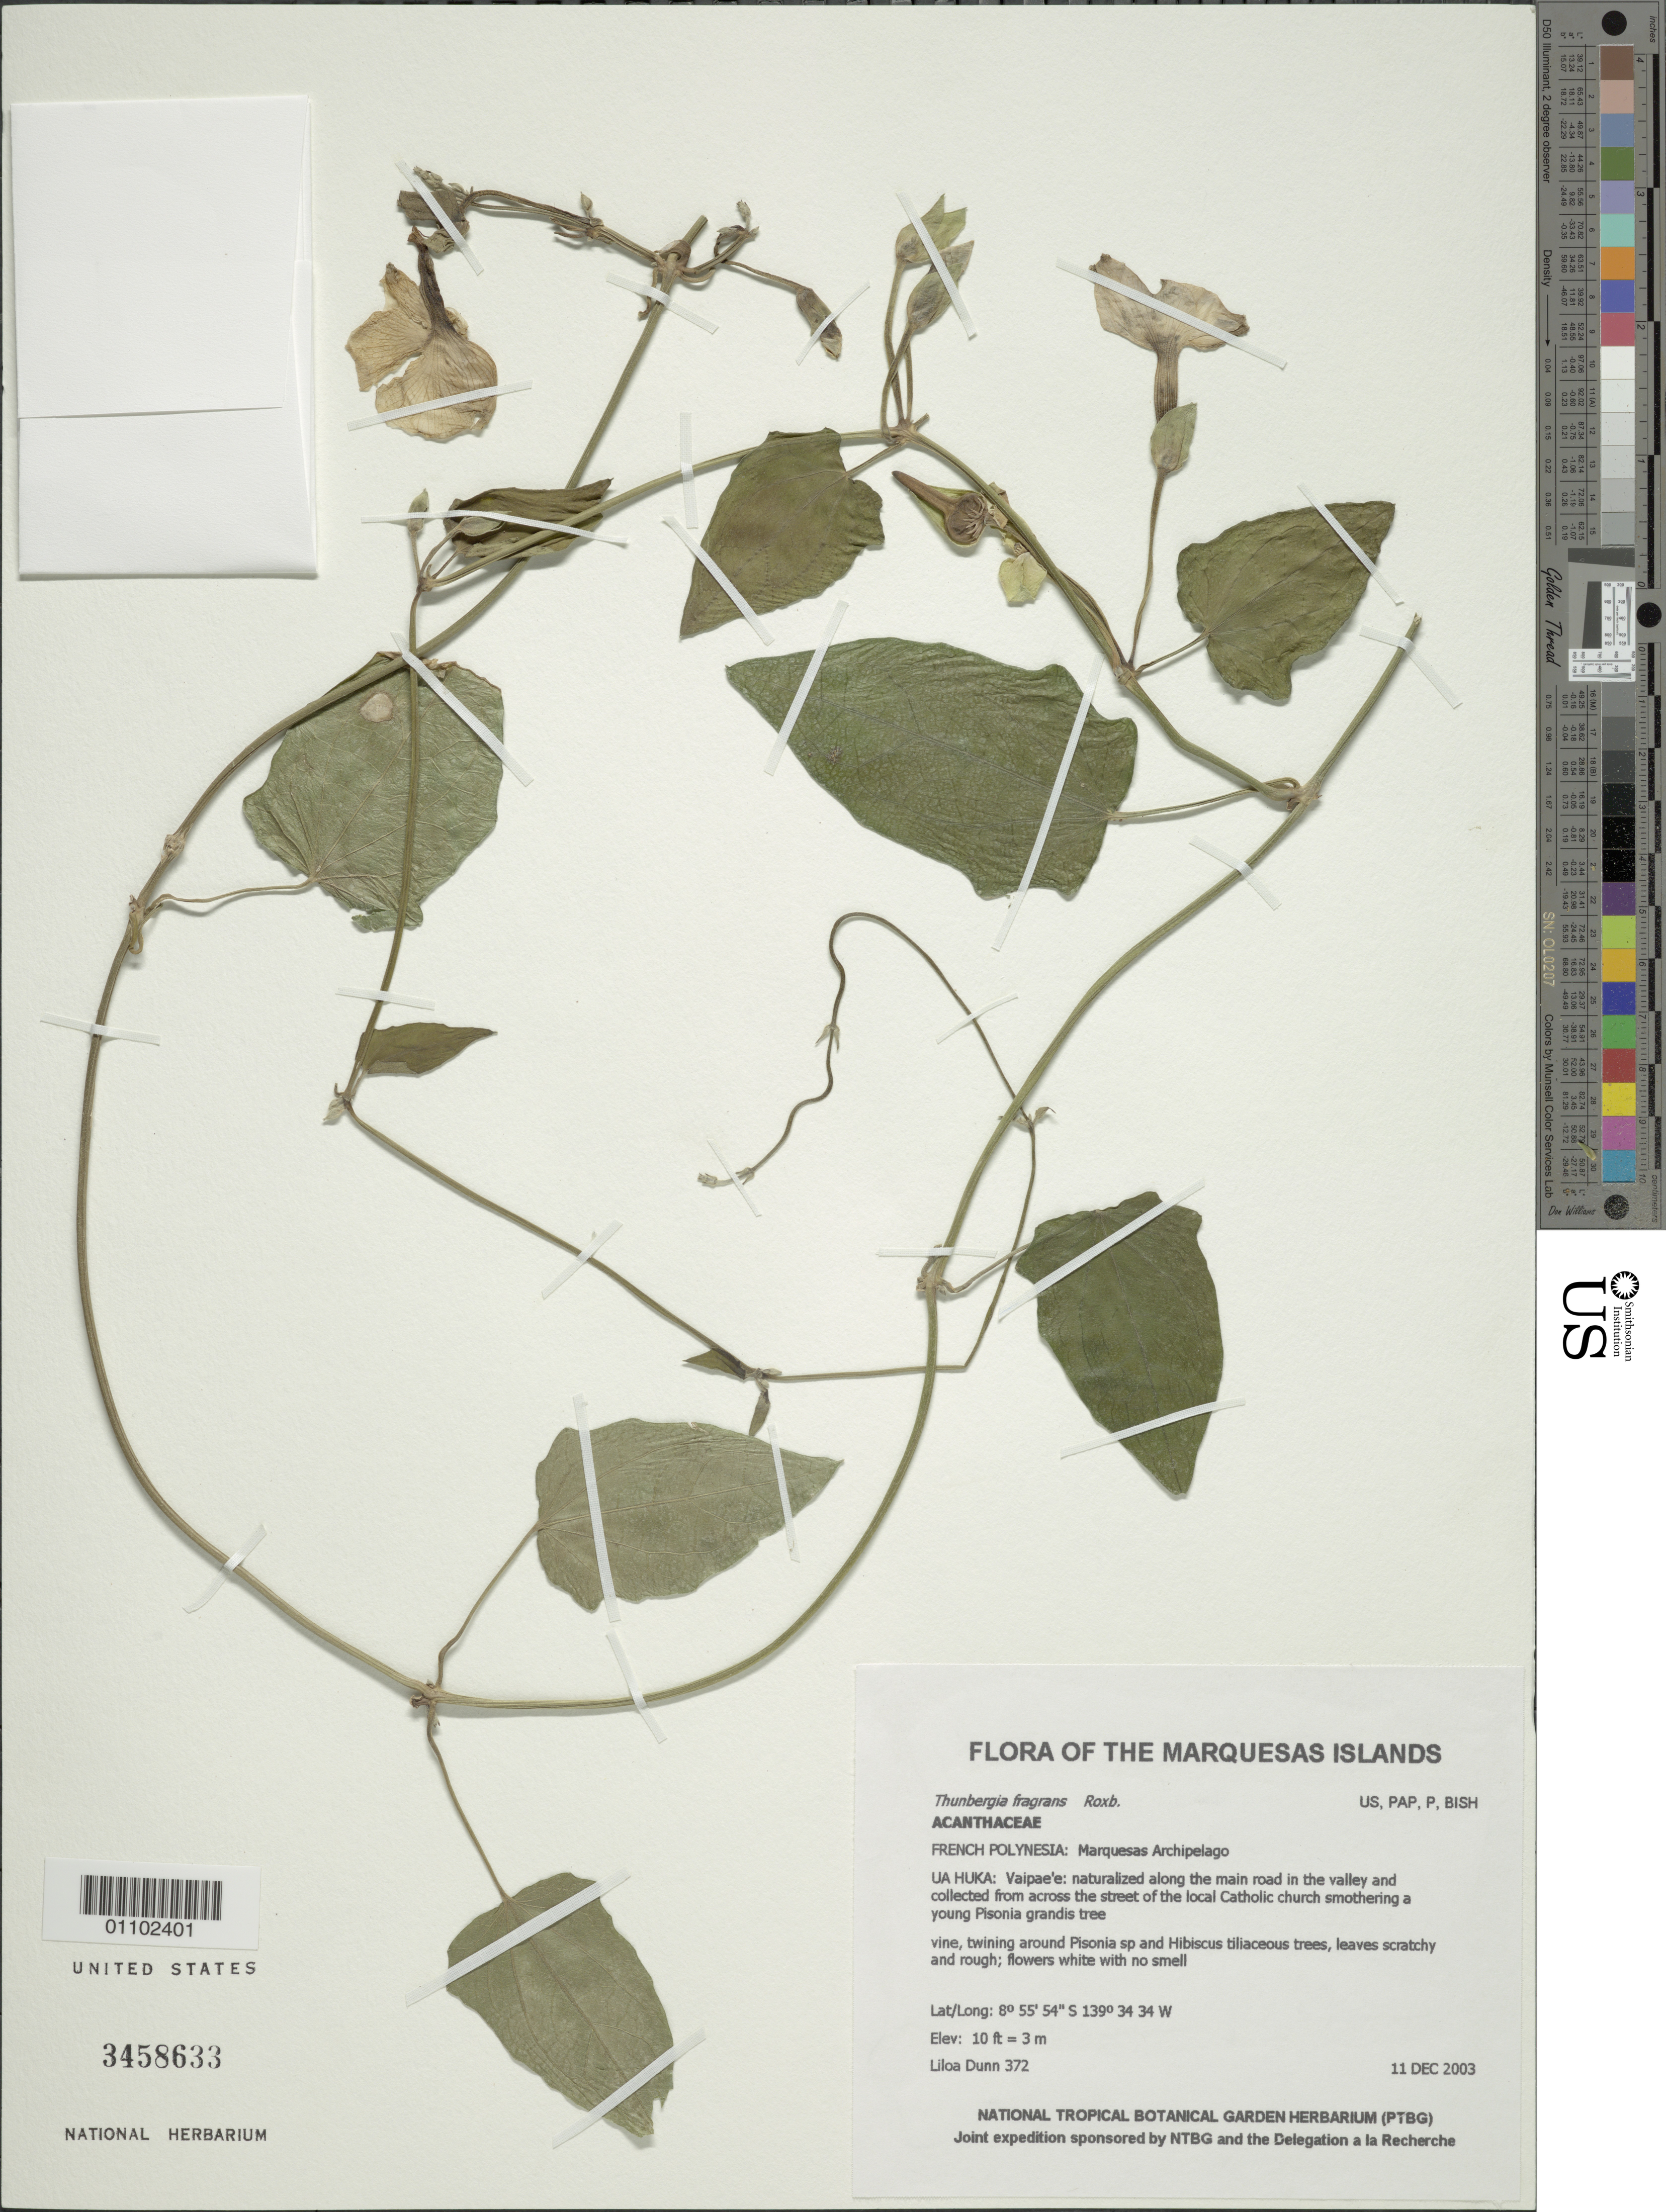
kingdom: Plantae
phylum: Tracheophyta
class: Magnoliopsida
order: Lamiales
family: Acanthaceae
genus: Thunbergia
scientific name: Thunbergia fragrans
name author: Roxb.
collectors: L. Dunn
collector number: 372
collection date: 2003-12-11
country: French Polynesia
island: Ua Huka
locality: Vaipae'e: naturalized along the main road in the valley and collected from across the street of the local Catholic church smothering a young Pisonia grandis tree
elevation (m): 3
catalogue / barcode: US 3458633